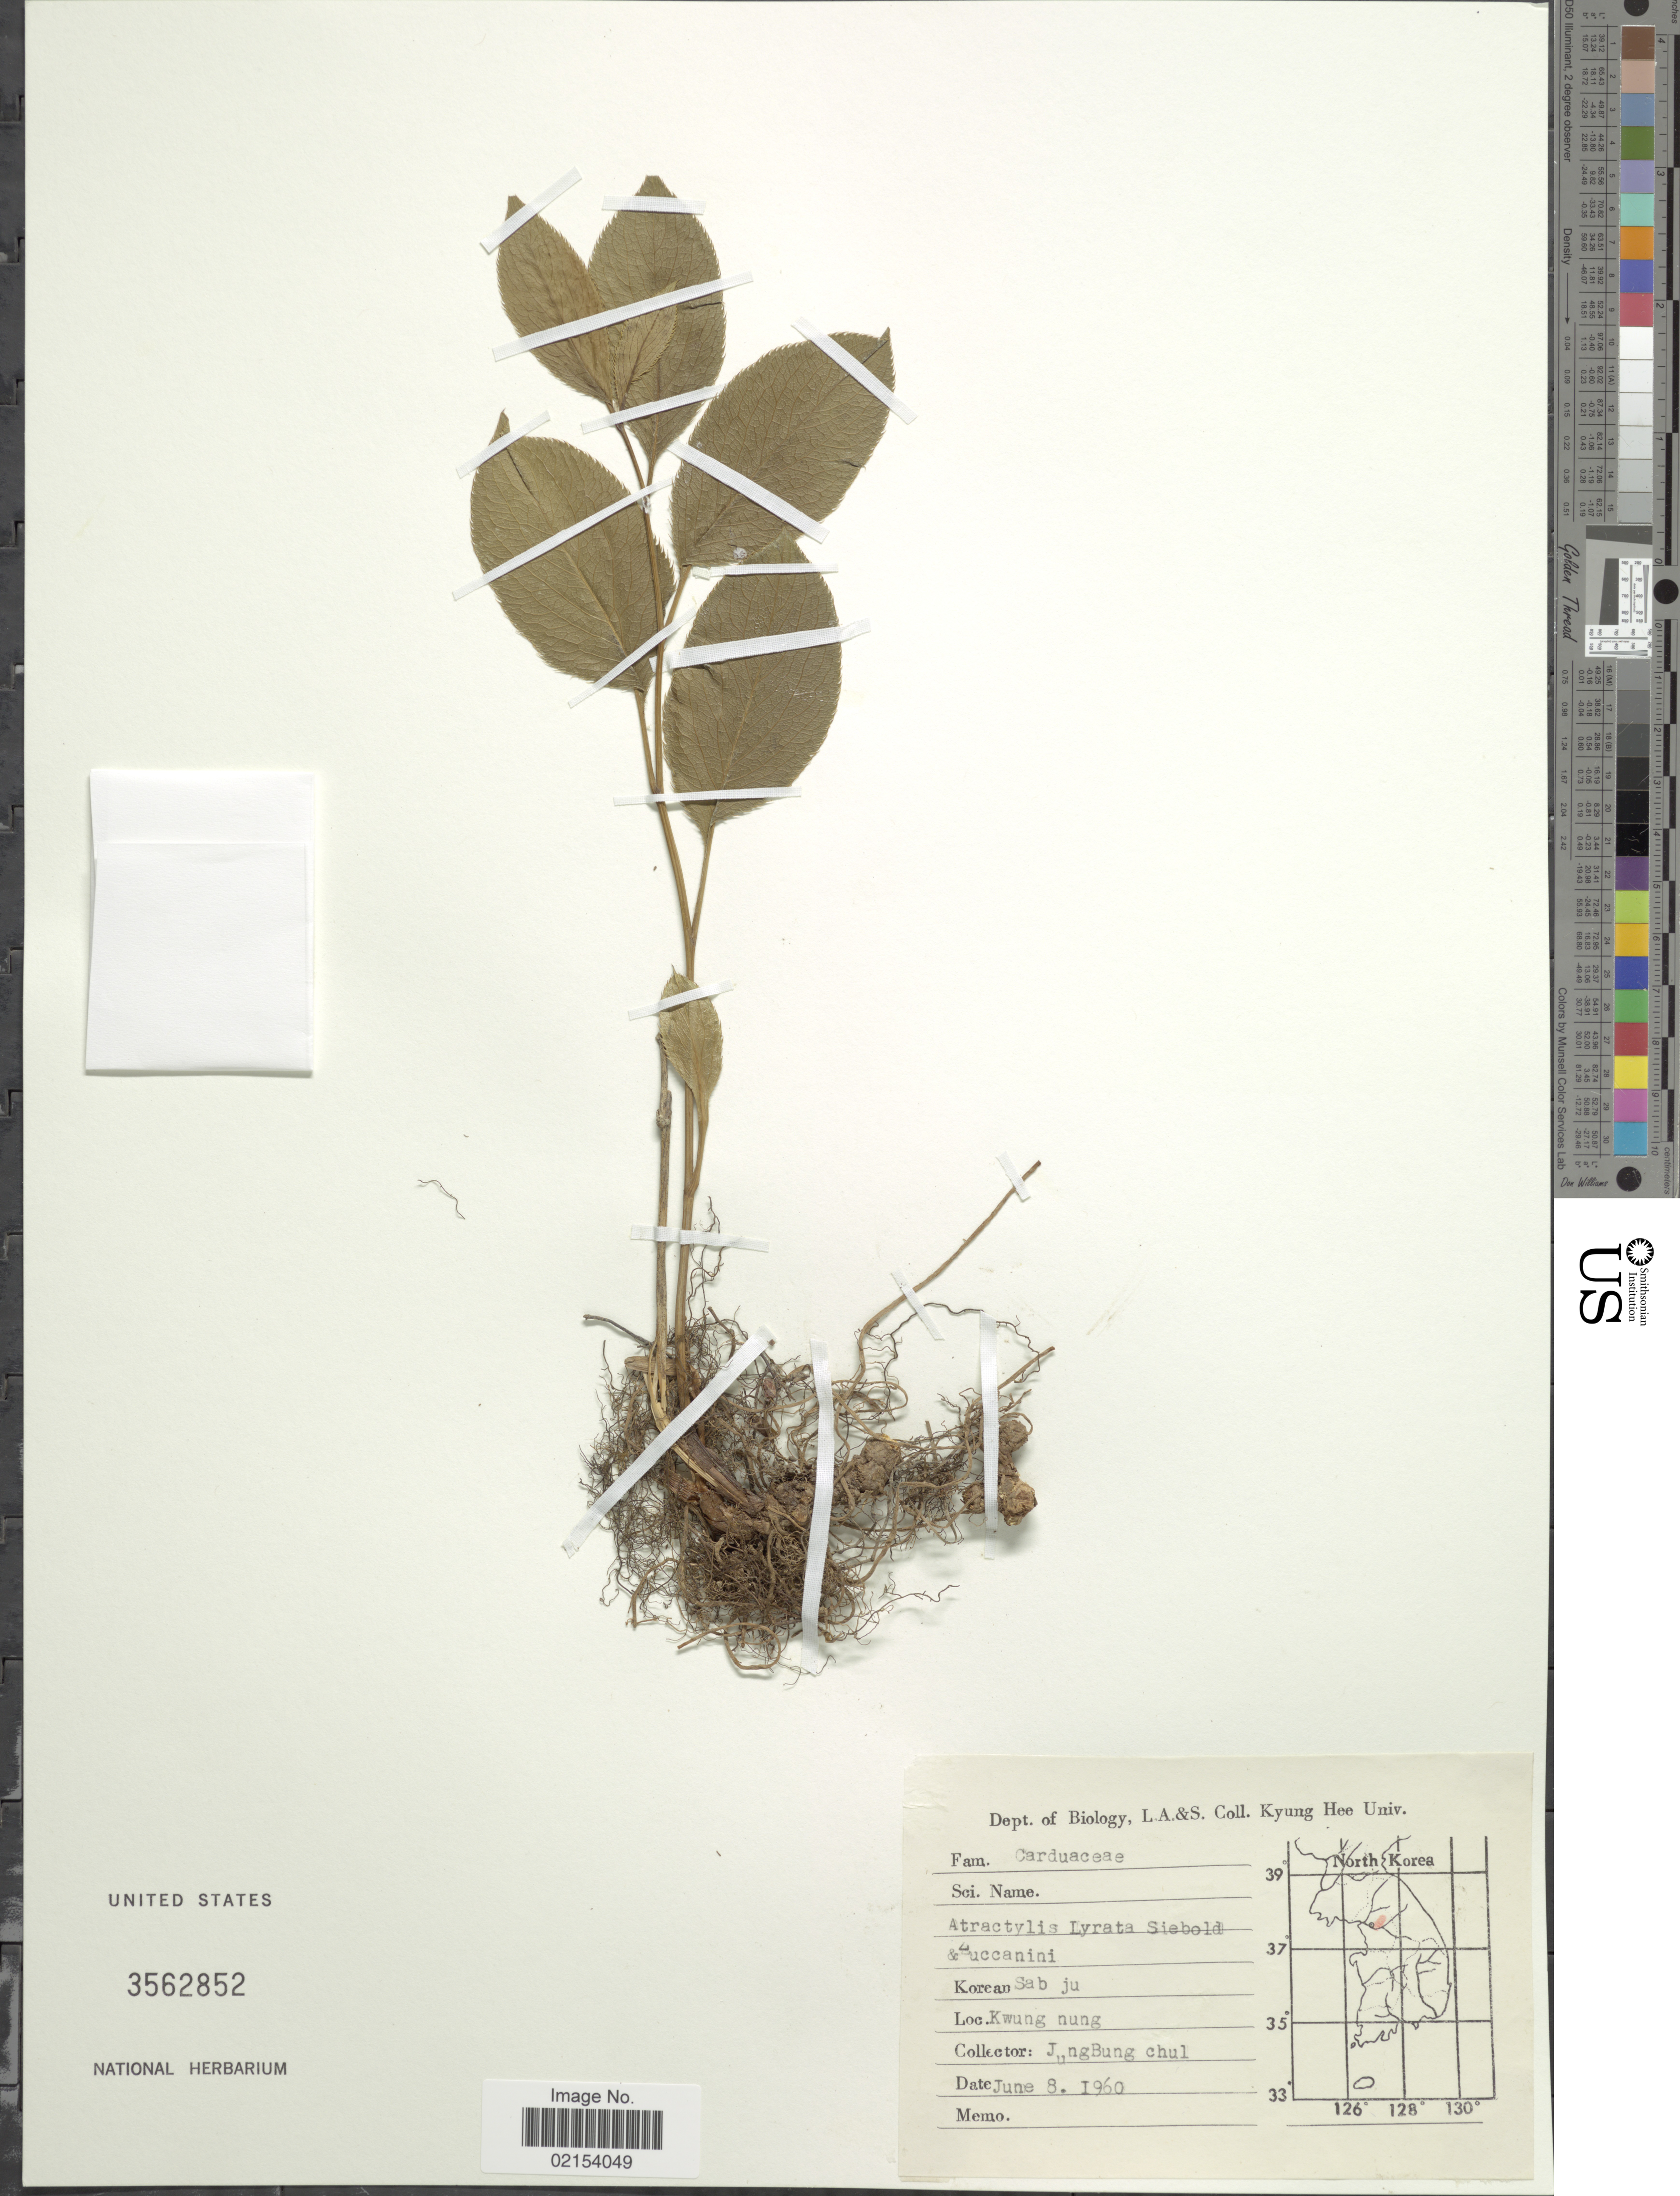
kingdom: Plantae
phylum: Tracheophyta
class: Magnoliopsida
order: Asterales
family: Asteraceae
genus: Atractylodes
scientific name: Atractylodes lancea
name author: (Thunb.) DC.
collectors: J. Bung chul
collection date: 1960-06-08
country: South Korea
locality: Kwang Nung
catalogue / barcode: US 3562852